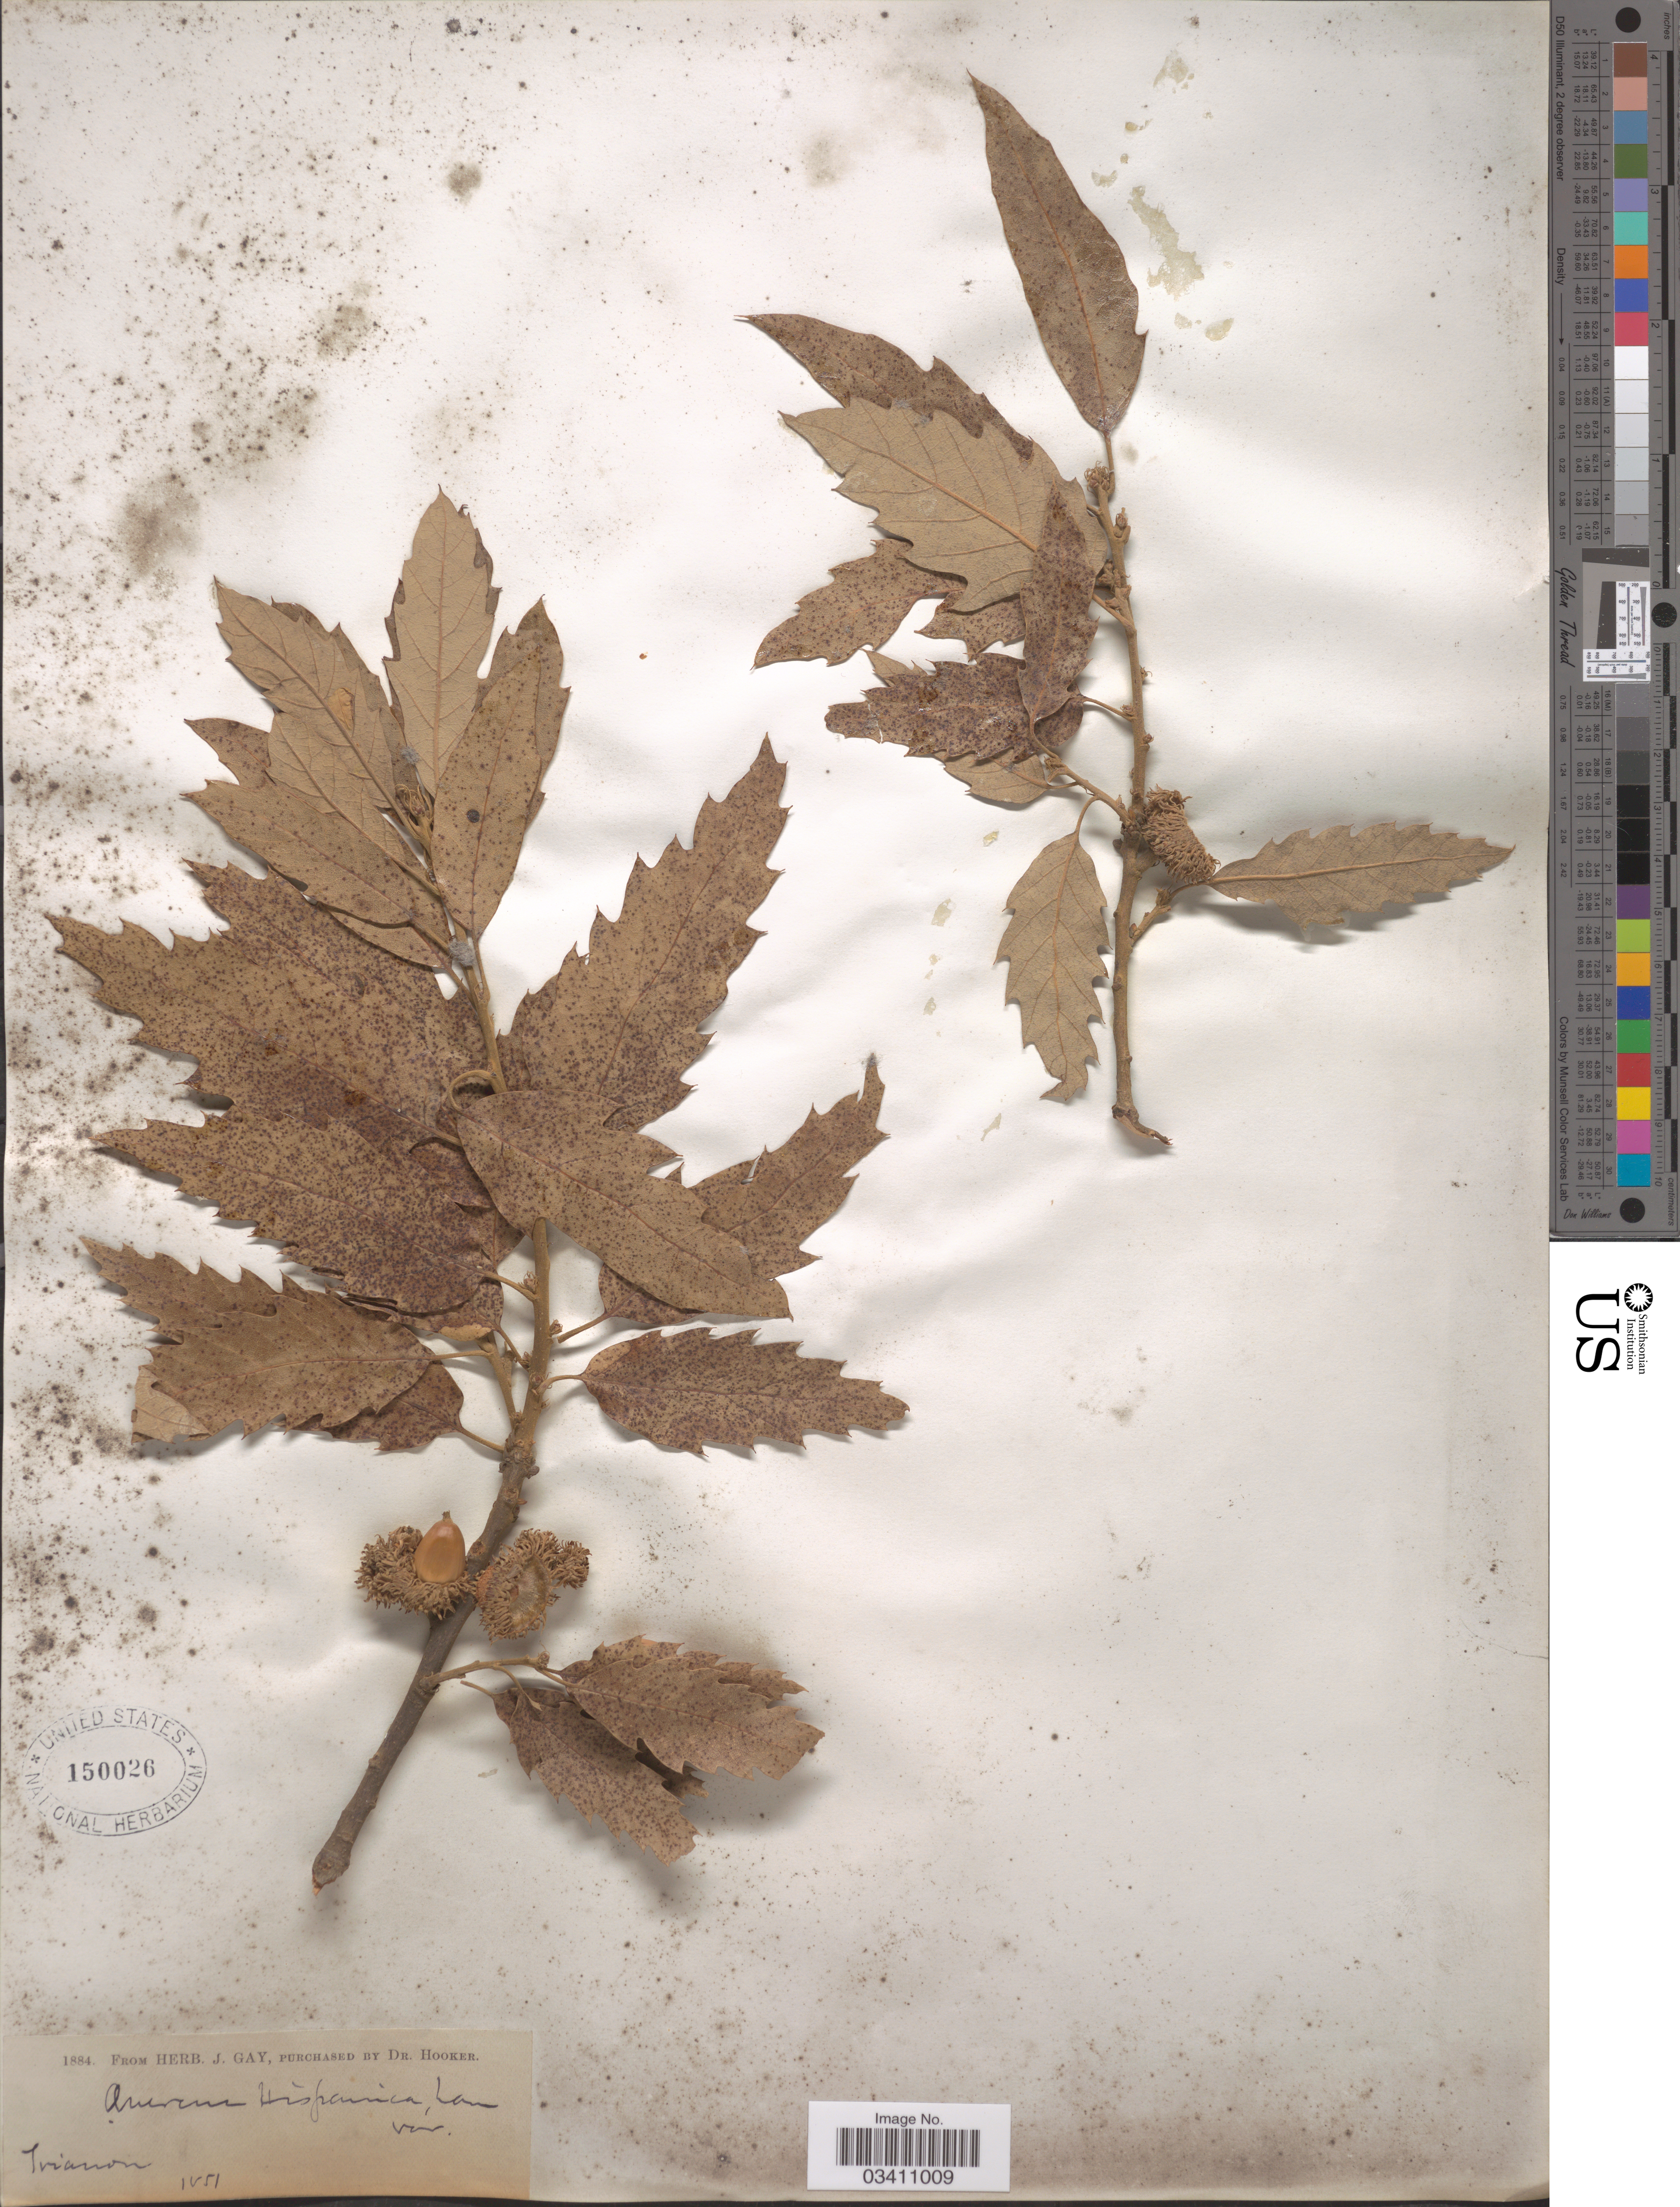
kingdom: Plantae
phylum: Tracheophyta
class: Magnoliopsida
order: Fagales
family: Fagaceae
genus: Quercus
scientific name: Quercus hispanica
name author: Willk.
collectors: ex herb. J. Gay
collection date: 1851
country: France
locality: Trianon.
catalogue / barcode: US 150026